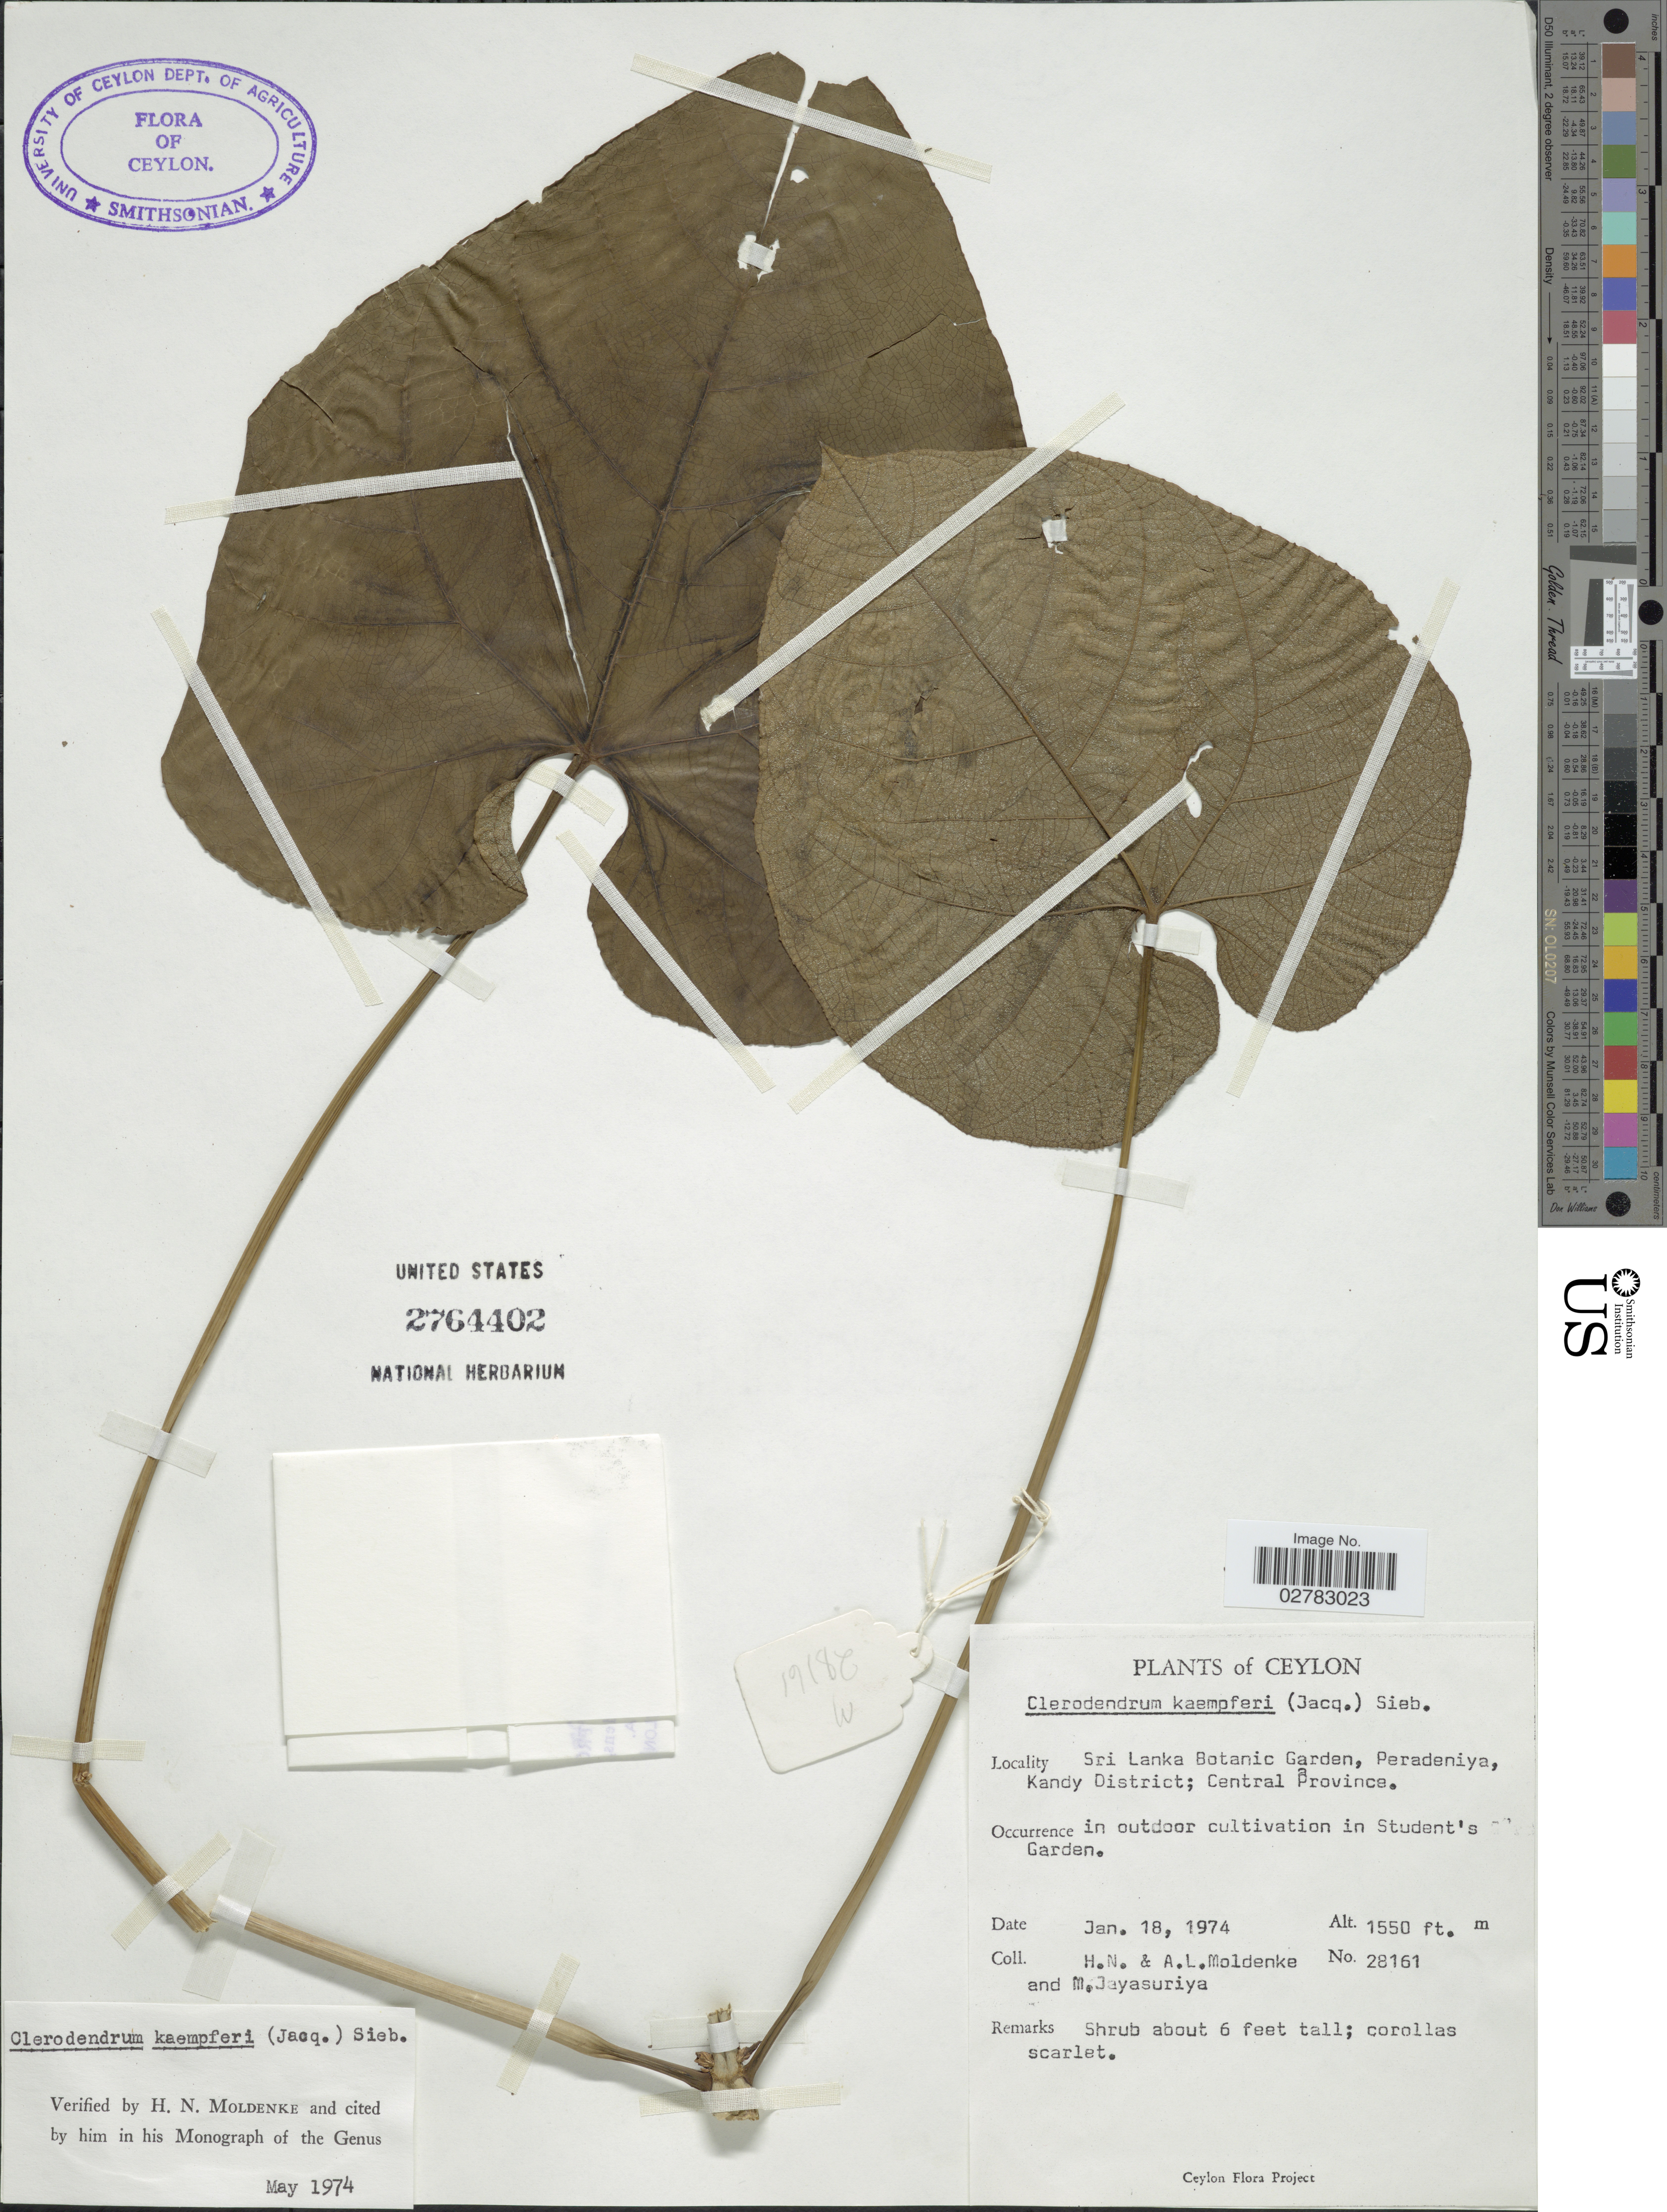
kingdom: Plantae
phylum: Tracheophyta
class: Magnoliopsida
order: Lamiales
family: Lamiaceae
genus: Clerodendrum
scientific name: Clerodendrum kaempferi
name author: (Jacq.) Siebold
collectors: H. N. Moldenke, A. L. Moldenke & M. Jayasuriya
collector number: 28161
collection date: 1974-01-18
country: Sri Lanka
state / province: Central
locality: Ceylon. Sri Lanka Botanic Garden, Peradeniya, Kandy District. In outdoor cultivation in Student's Garden.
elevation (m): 472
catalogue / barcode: US 2764402